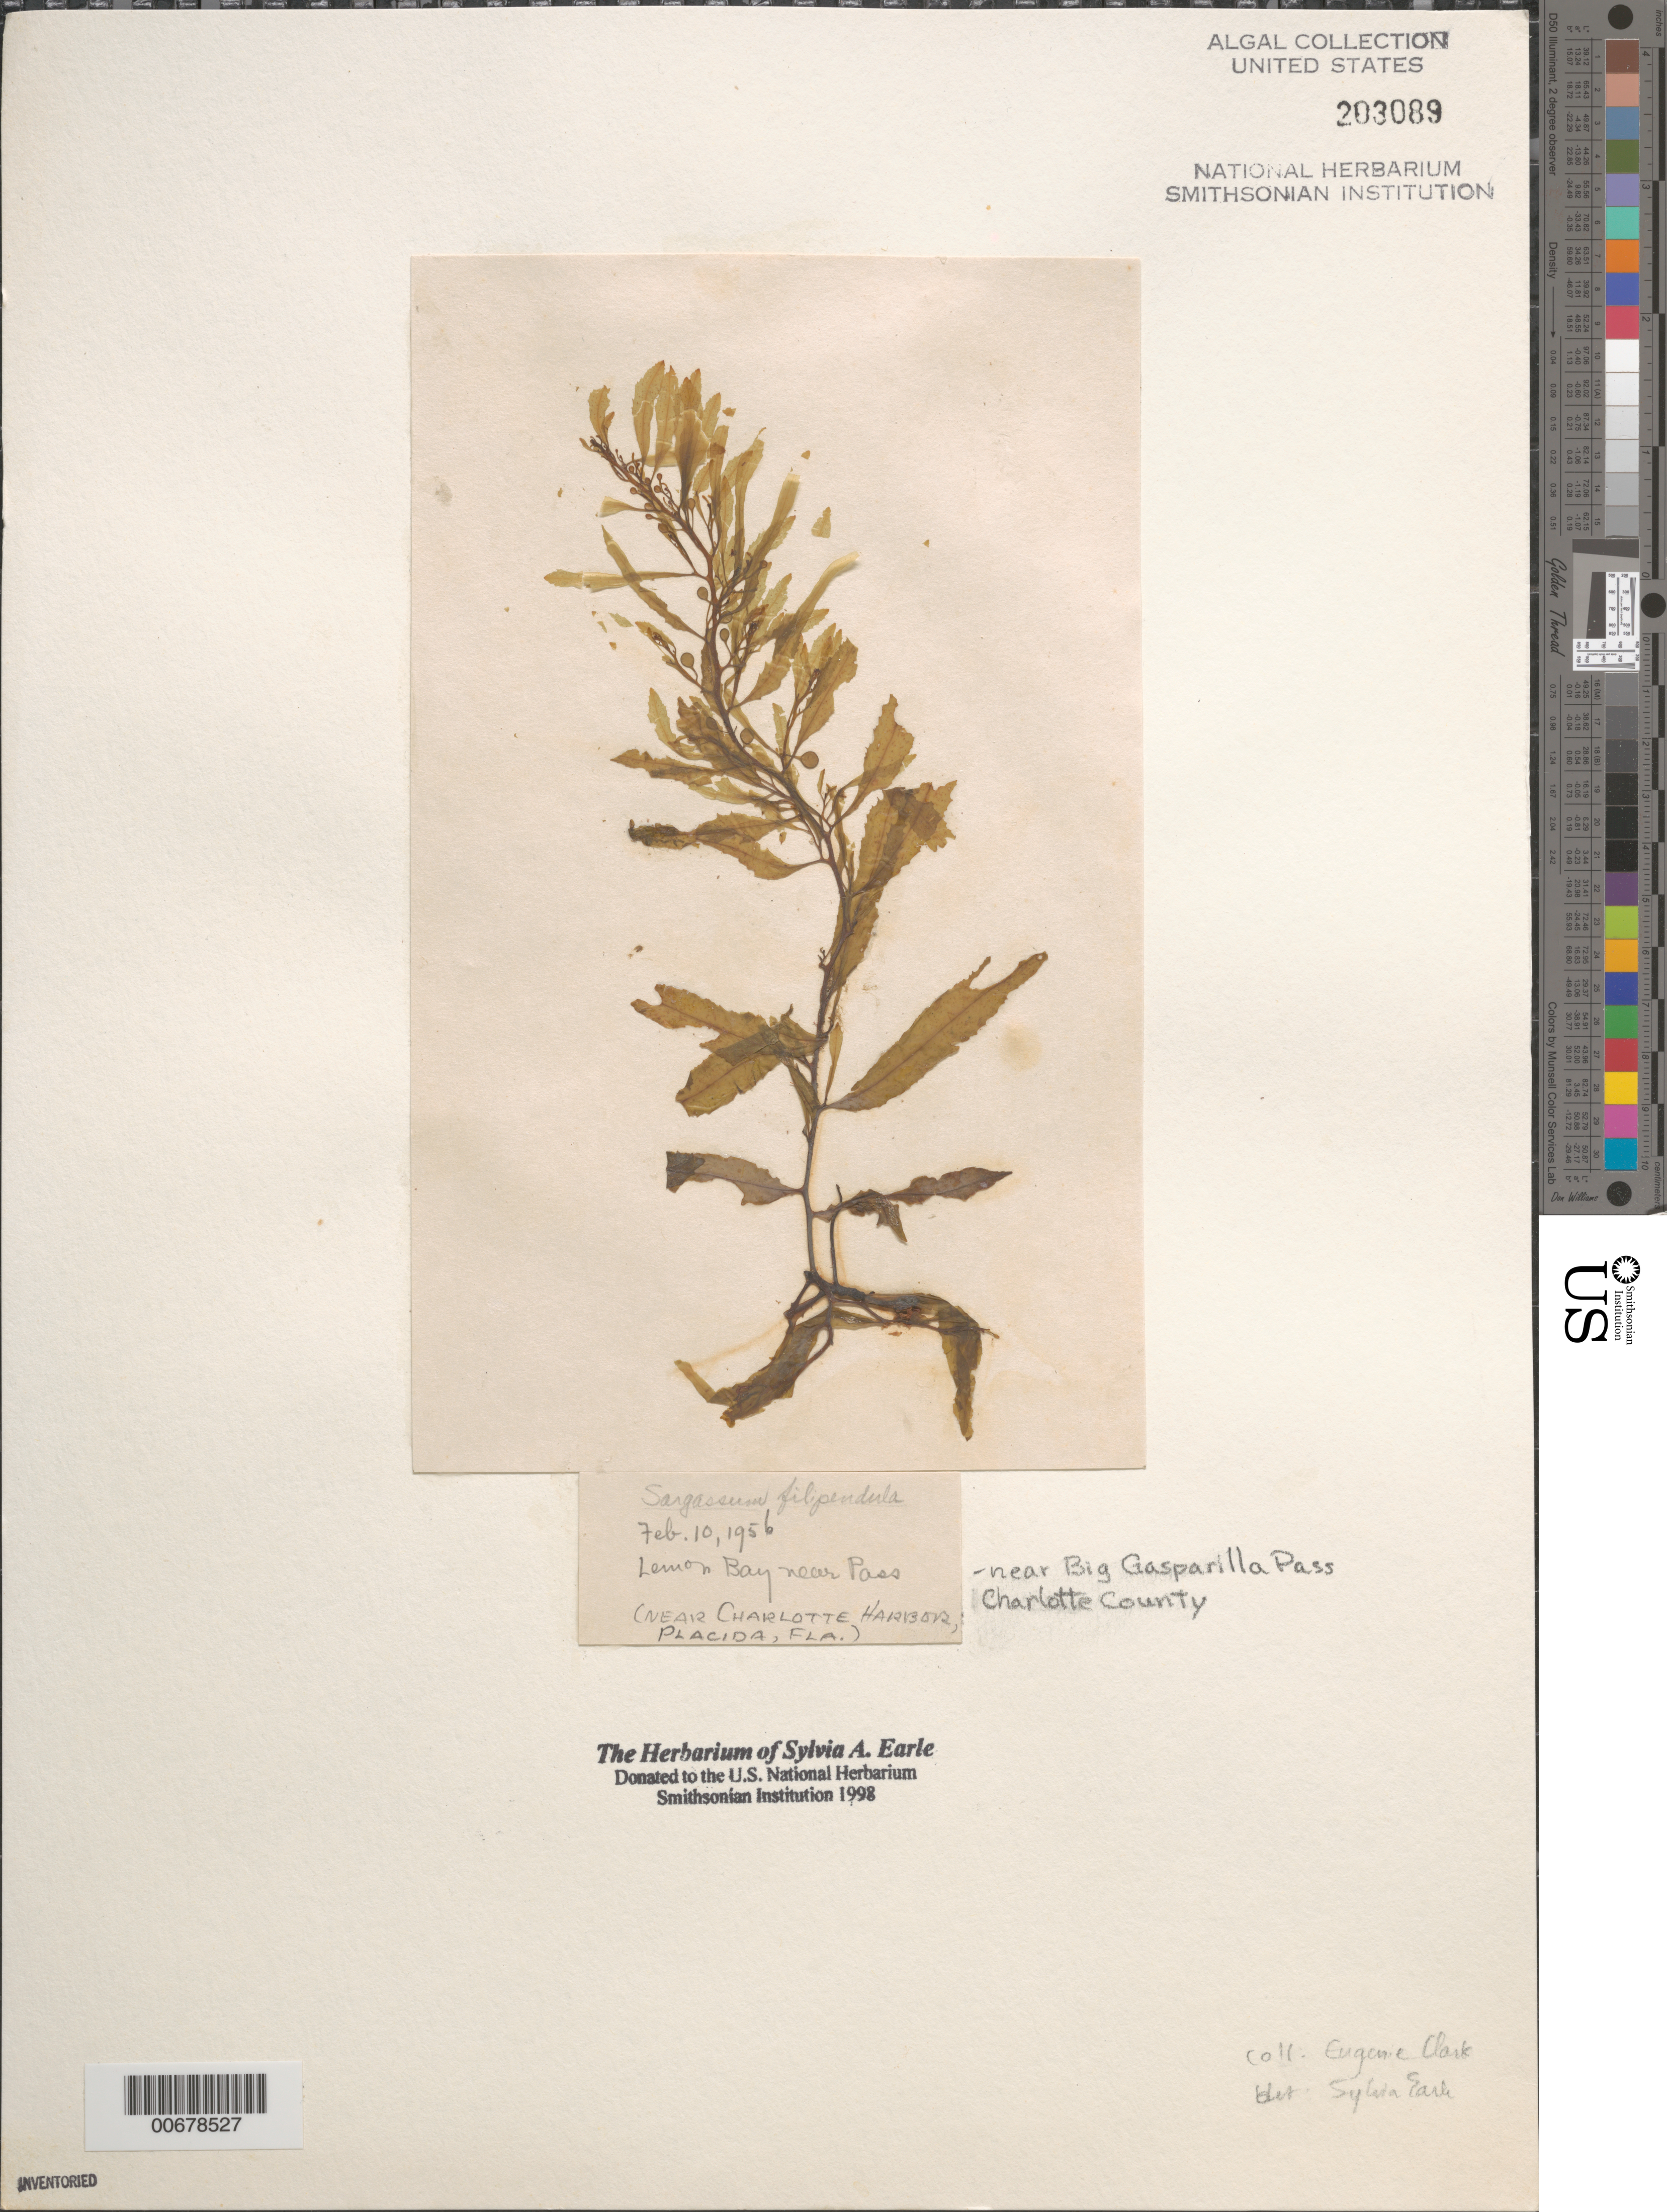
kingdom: Chromista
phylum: Ochrophyta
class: Phaeophyceae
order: Fucales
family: Sargassaceae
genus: Sargassum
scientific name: Sargassum filipendula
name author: C. Agardh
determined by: Earle, S. A.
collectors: E. Clark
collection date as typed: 10 Feb 1956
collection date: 1956-02-10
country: United States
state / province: Florida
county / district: Charlotte County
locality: Lemon Bay near Big Gasparilla Pass (near Charlotte Harbor, Placida)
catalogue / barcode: US 203089